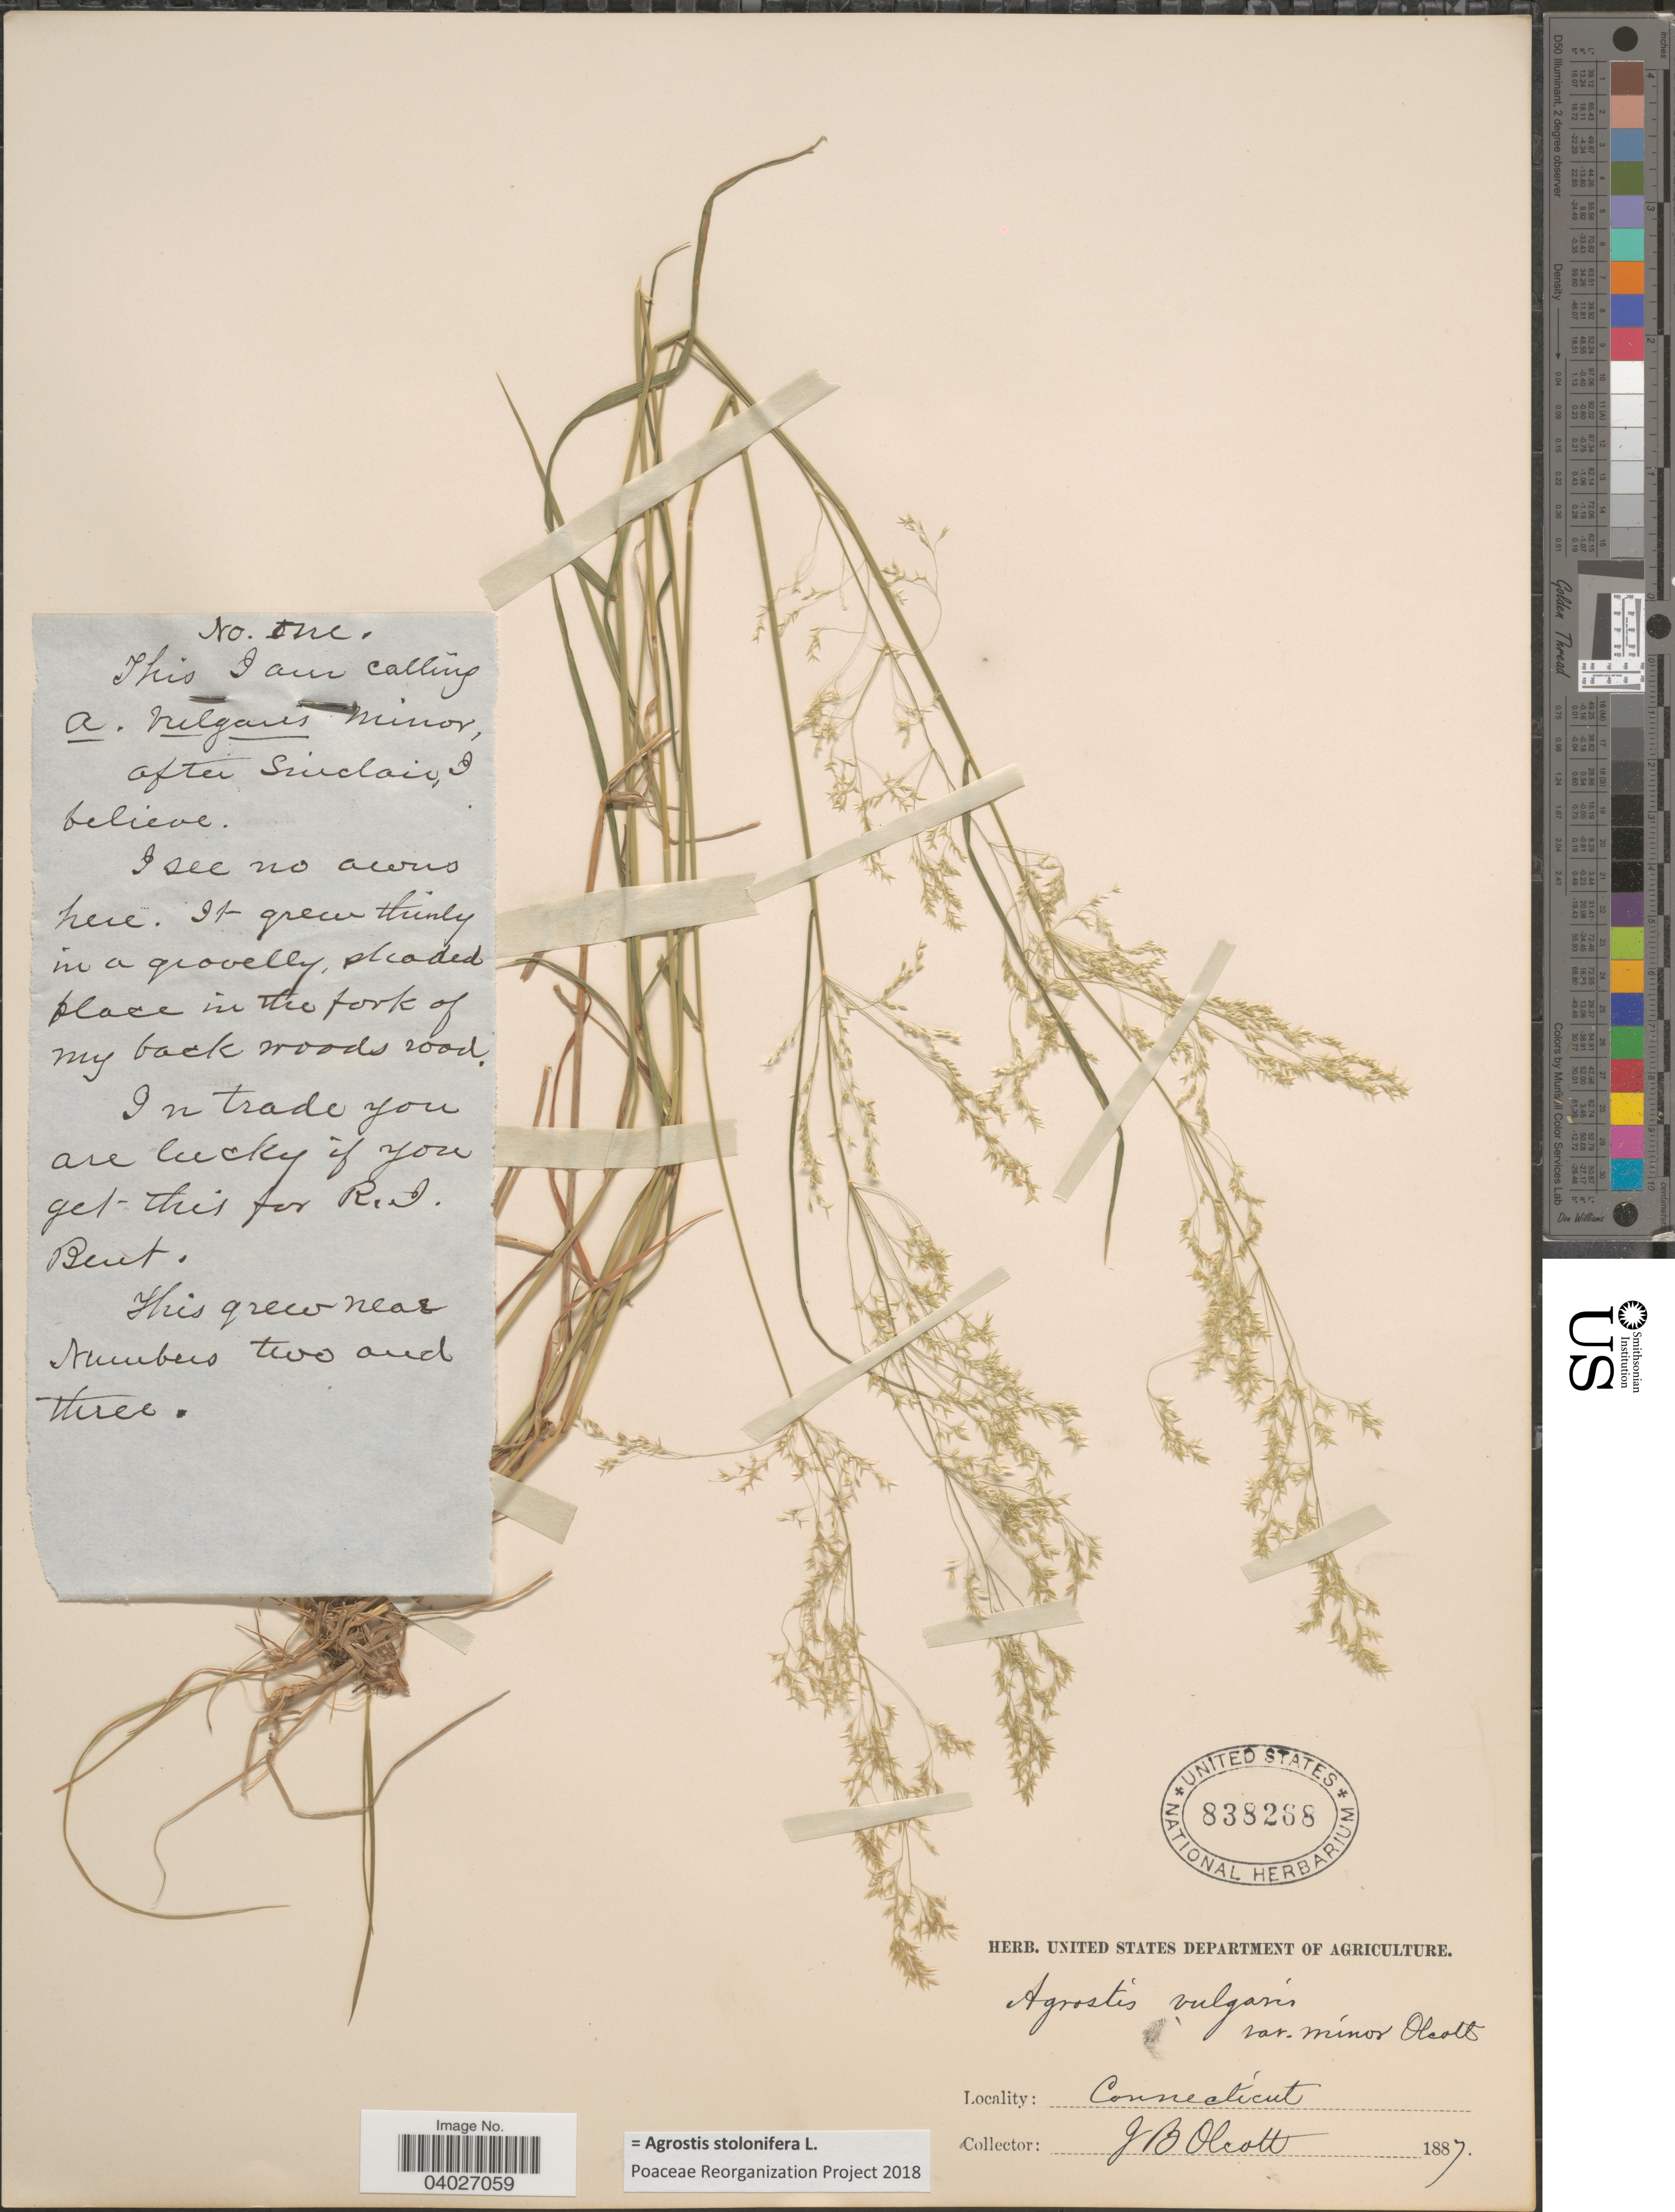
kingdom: Plantae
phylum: Tracheophyta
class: Liliopsida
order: Poales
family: Poaceae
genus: Agrostis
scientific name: Agrostis stolonifera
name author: L.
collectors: J. Olcott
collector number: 1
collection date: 1887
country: United States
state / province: Connecticut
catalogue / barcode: US 838268